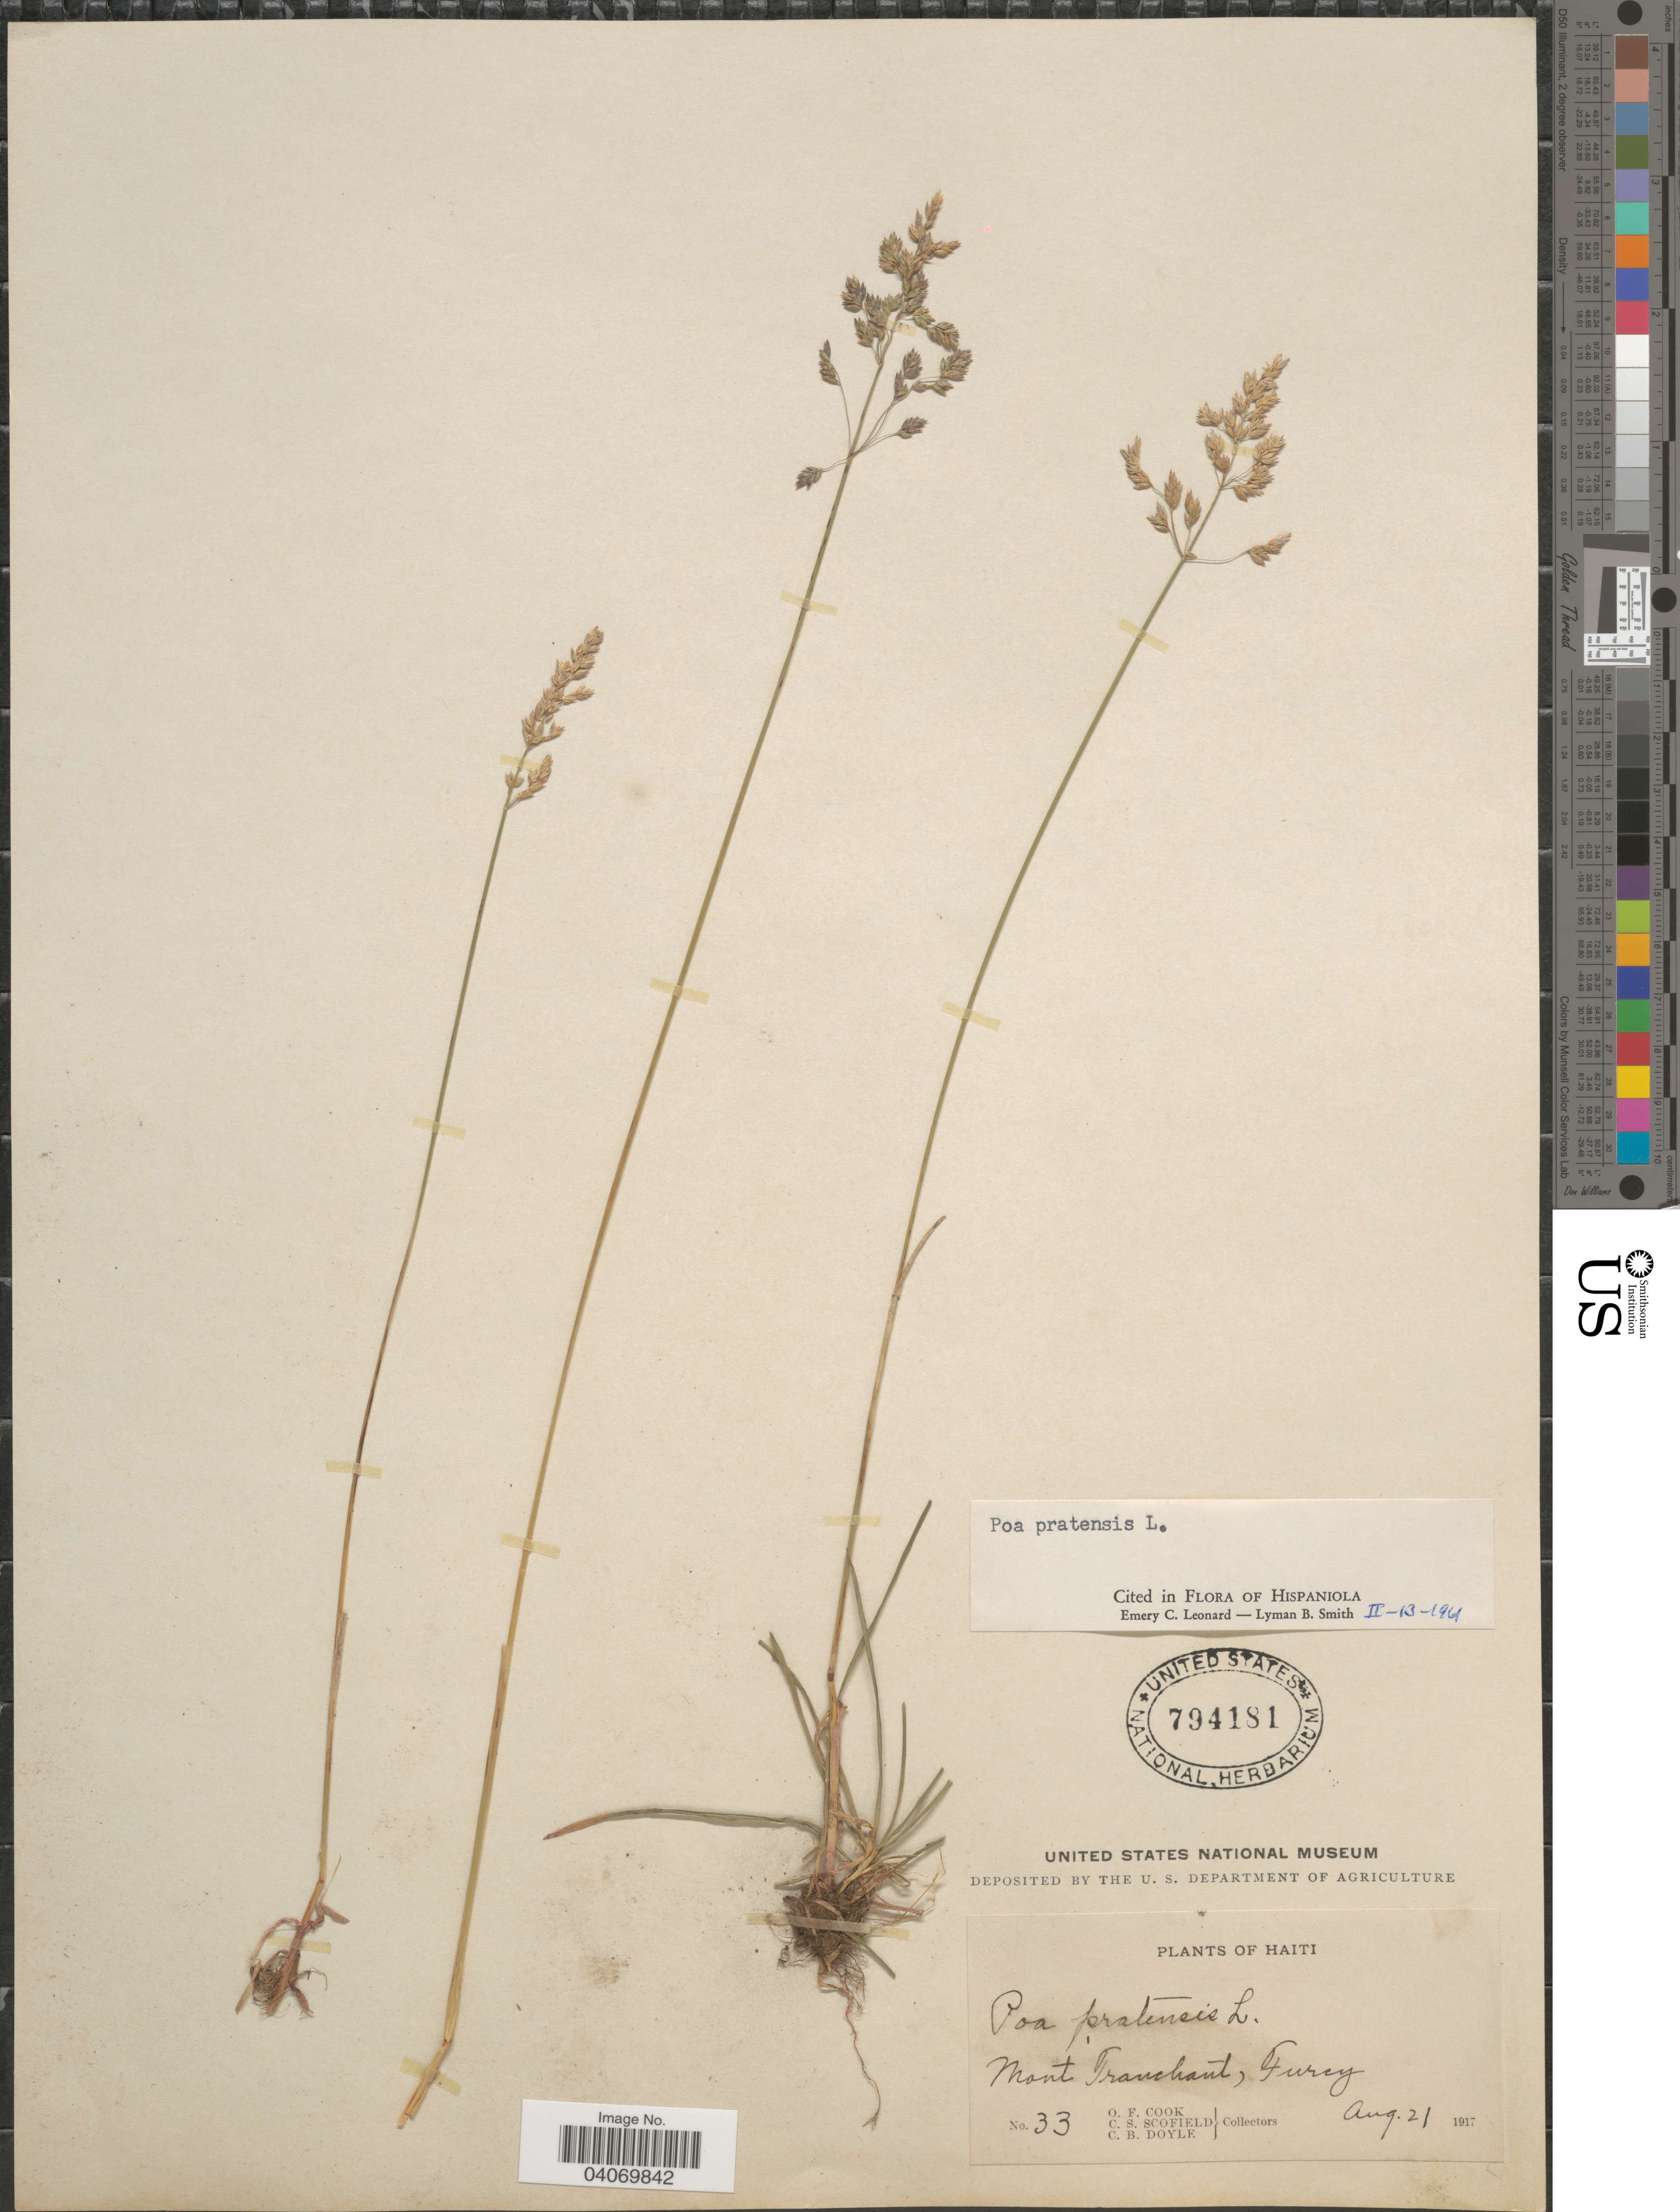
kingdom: Plantae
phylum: Tracheophyta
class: Liliopsida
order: Poales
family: Poaceae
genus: Poa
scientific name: Poa pratensis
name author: L.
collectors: O. F. Cook, C. Scofield & C. Doyle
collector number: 33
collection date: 1917-08-21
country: Haiti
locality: Mont Tranchant, Furcy.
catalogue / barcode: US 794181